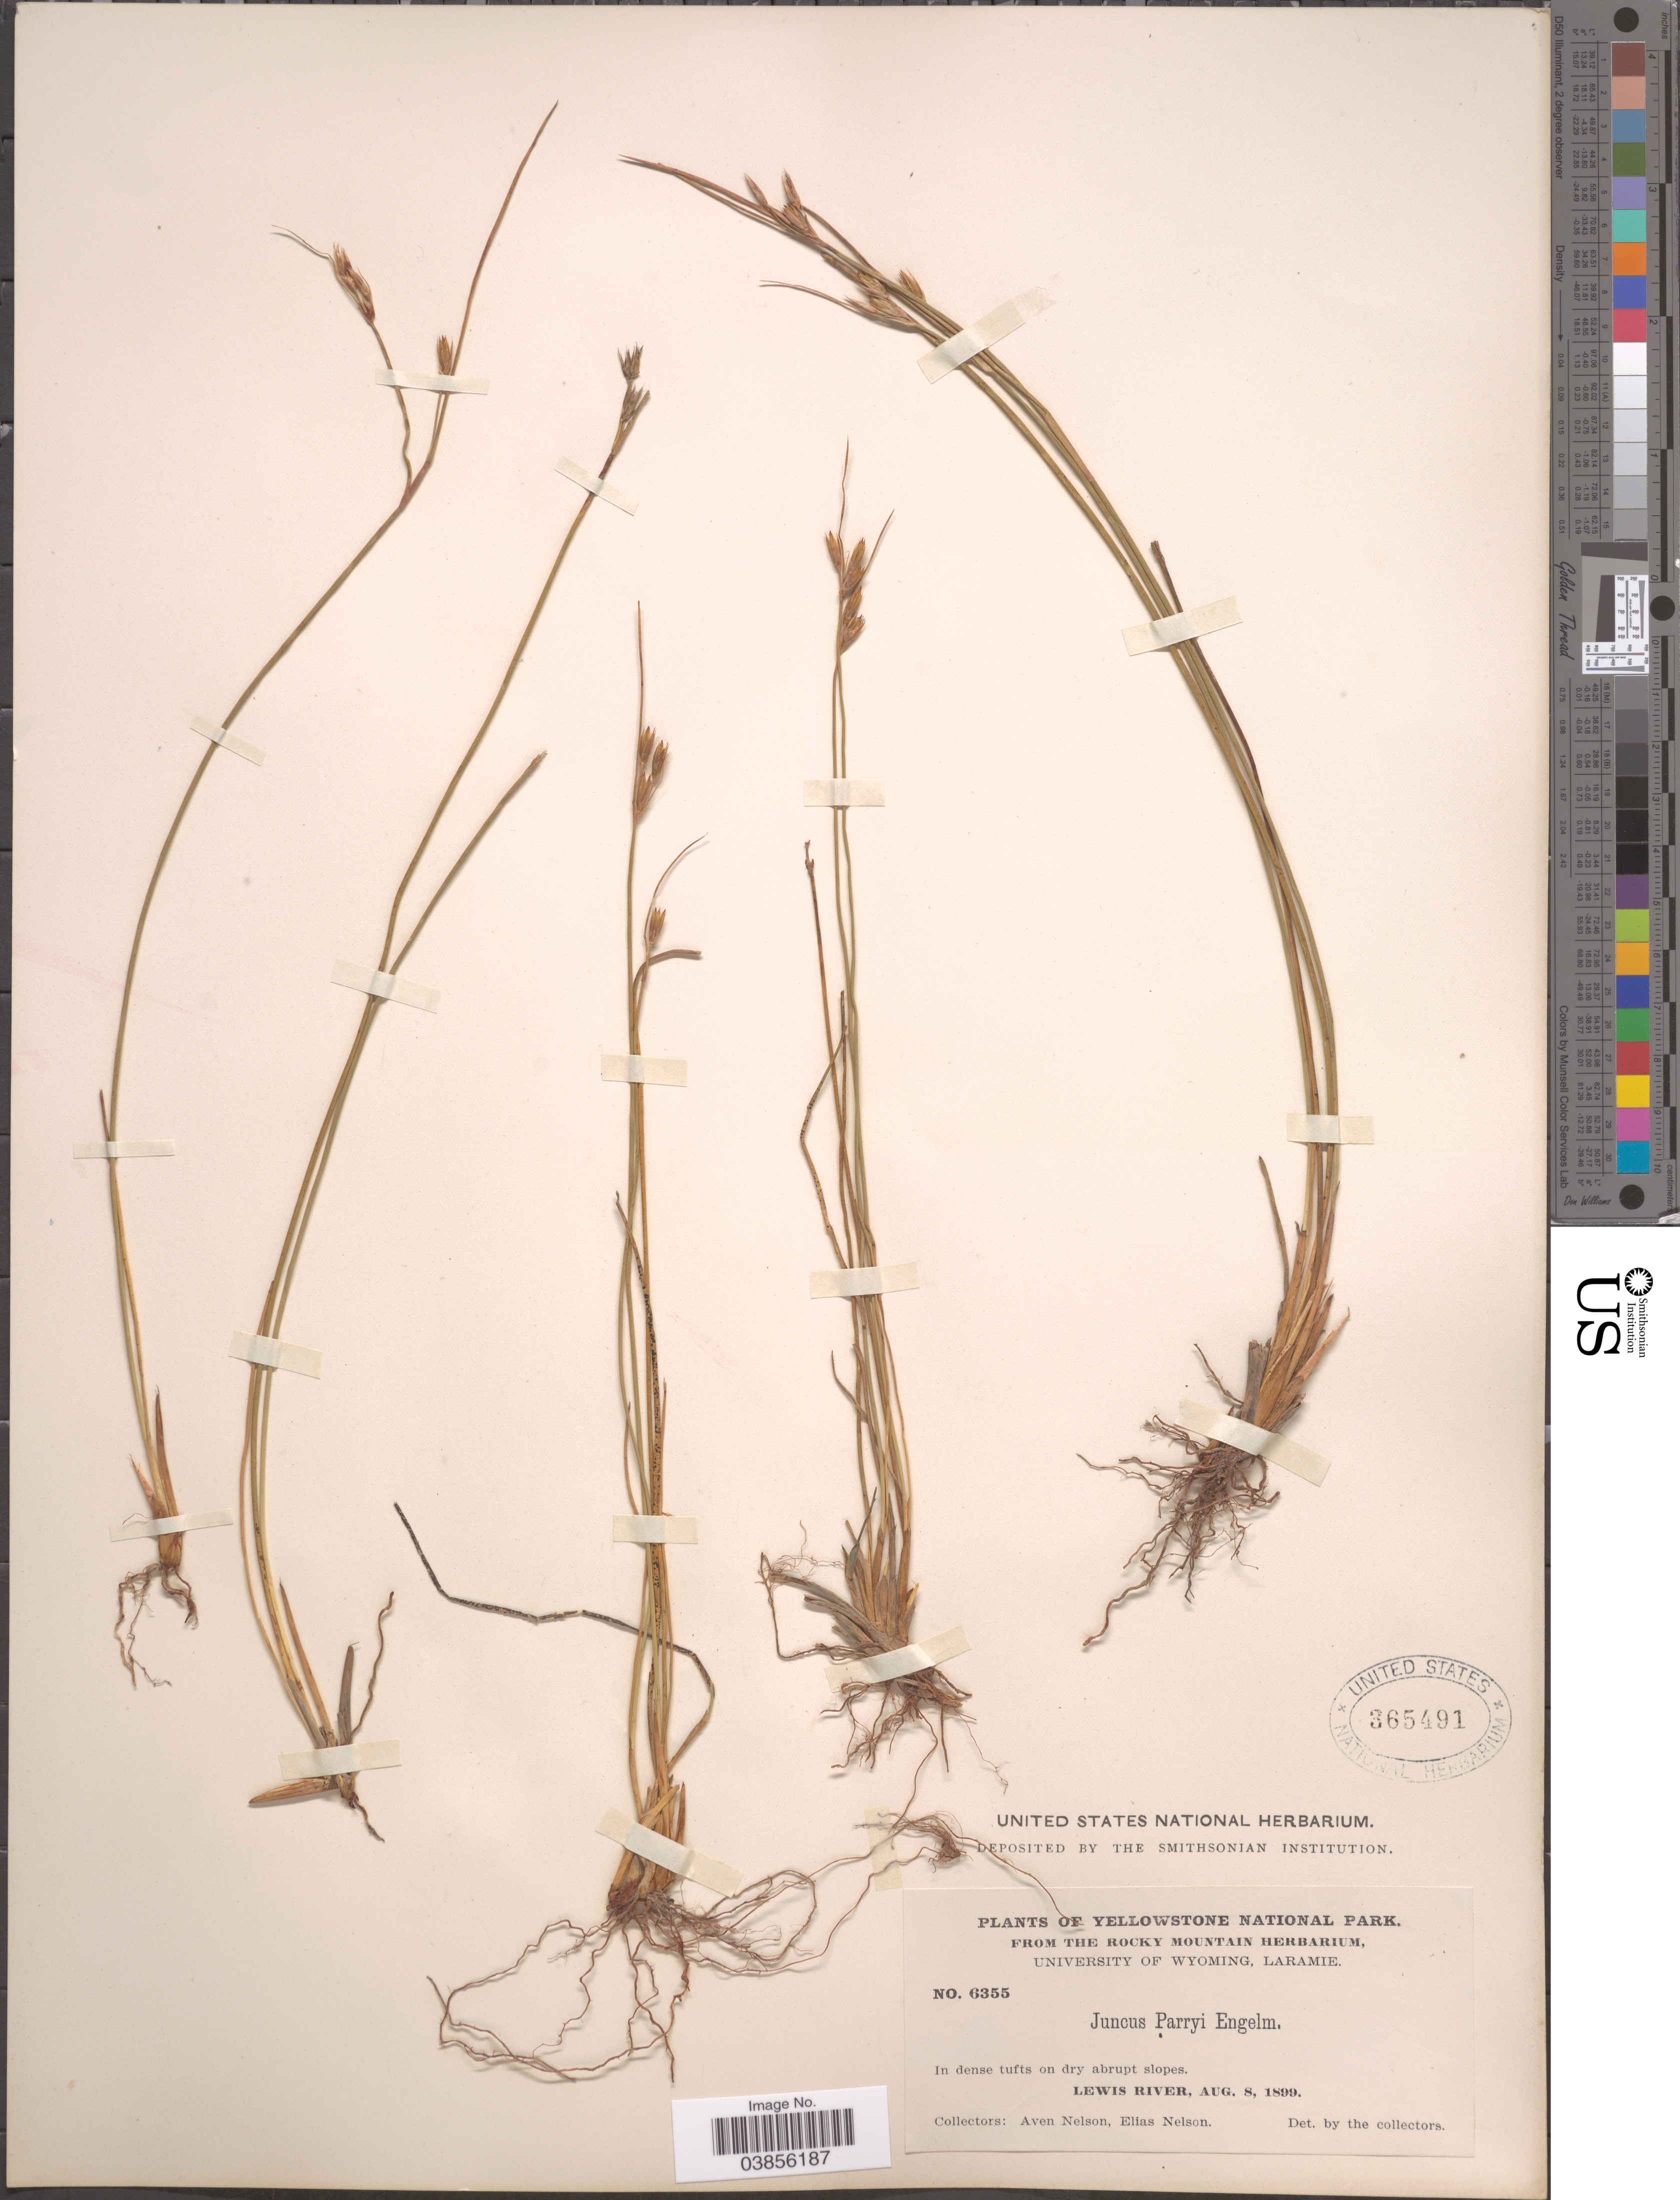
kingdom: Plantae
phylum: Tracheophyta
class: Liliopsida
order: Poales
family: Juncaceae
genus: Juncus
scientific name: Juncus parryi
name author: Engelm.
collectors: A. Nelson & E. Nelson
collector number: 6355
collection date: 1899-08-08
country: United States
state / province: Wyoming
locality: Yellowstone National Park. Lewis River.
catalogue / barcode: US 365491